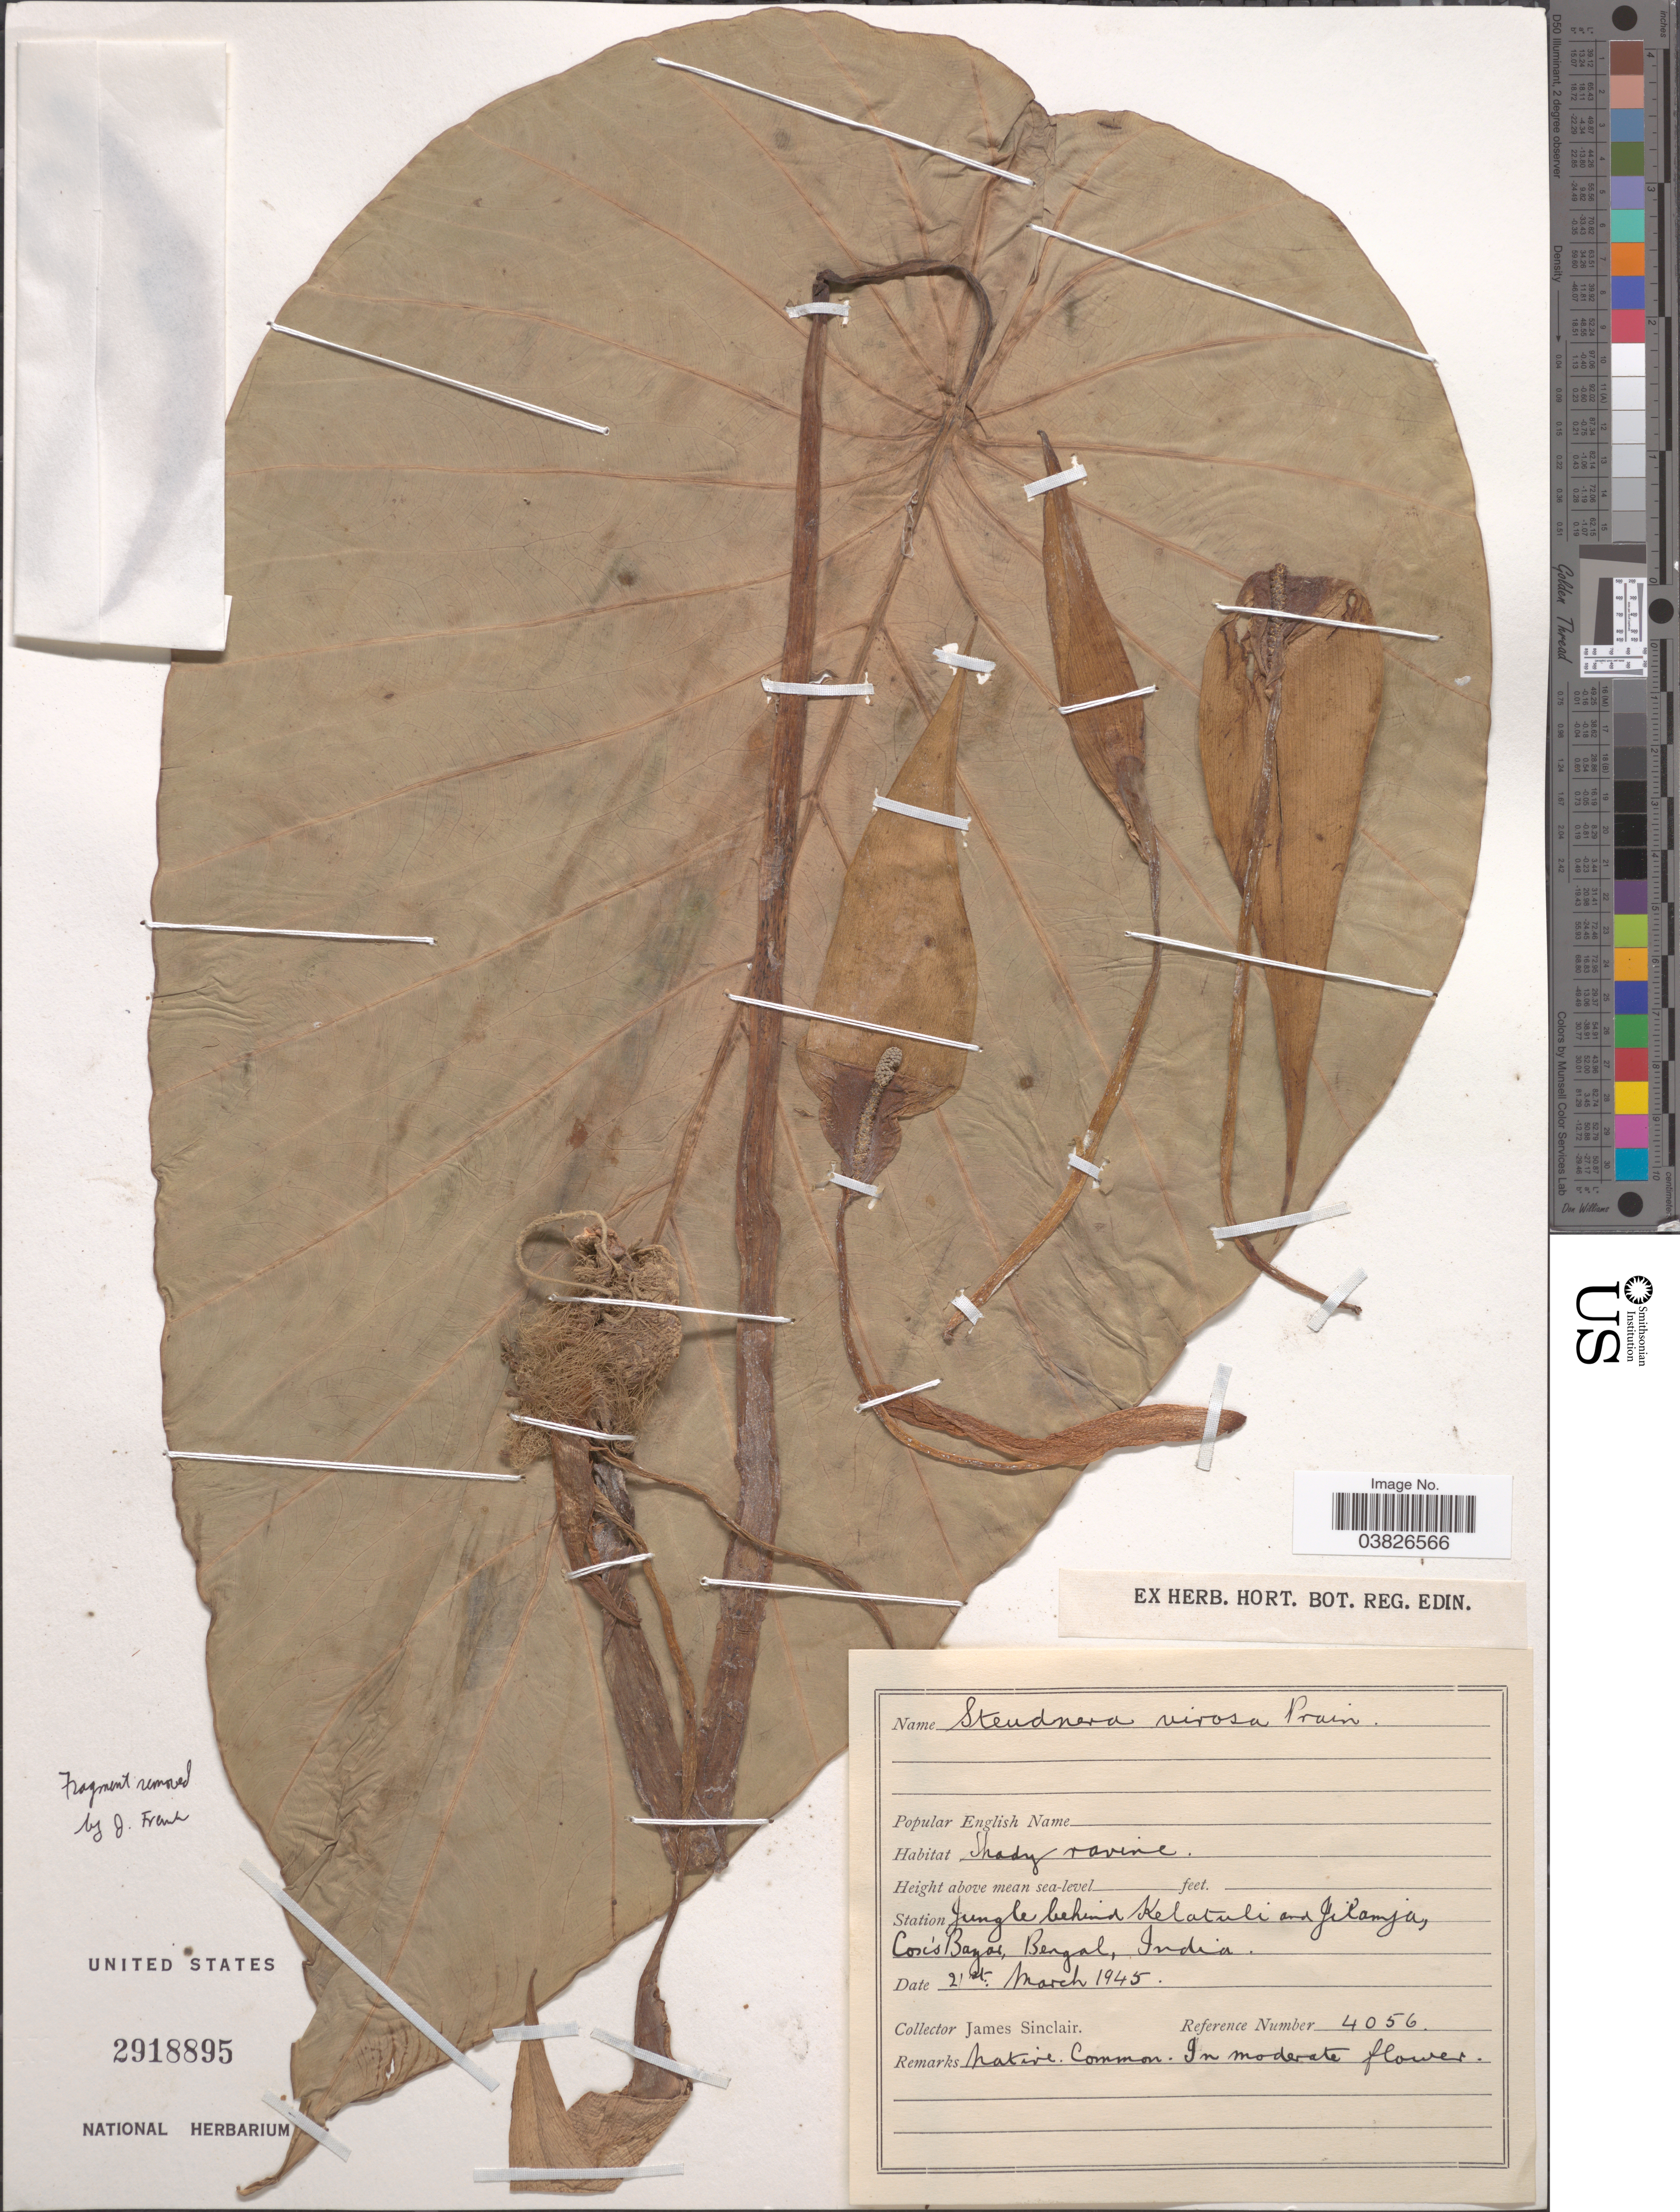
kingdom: Plantae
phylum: Tracheophyta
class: Liliopsida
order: Alismatales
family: Araceae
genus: Steudnera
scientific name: Steudnera virosa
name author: (Roxb.) Prain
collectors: J. Sinclair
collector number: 4056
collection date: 1945-03-21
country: Bangladesh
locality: Station Jungle behind Kelatuli and Jilamja, Cox's Bazar, Bengal.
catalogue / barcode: US 2918895